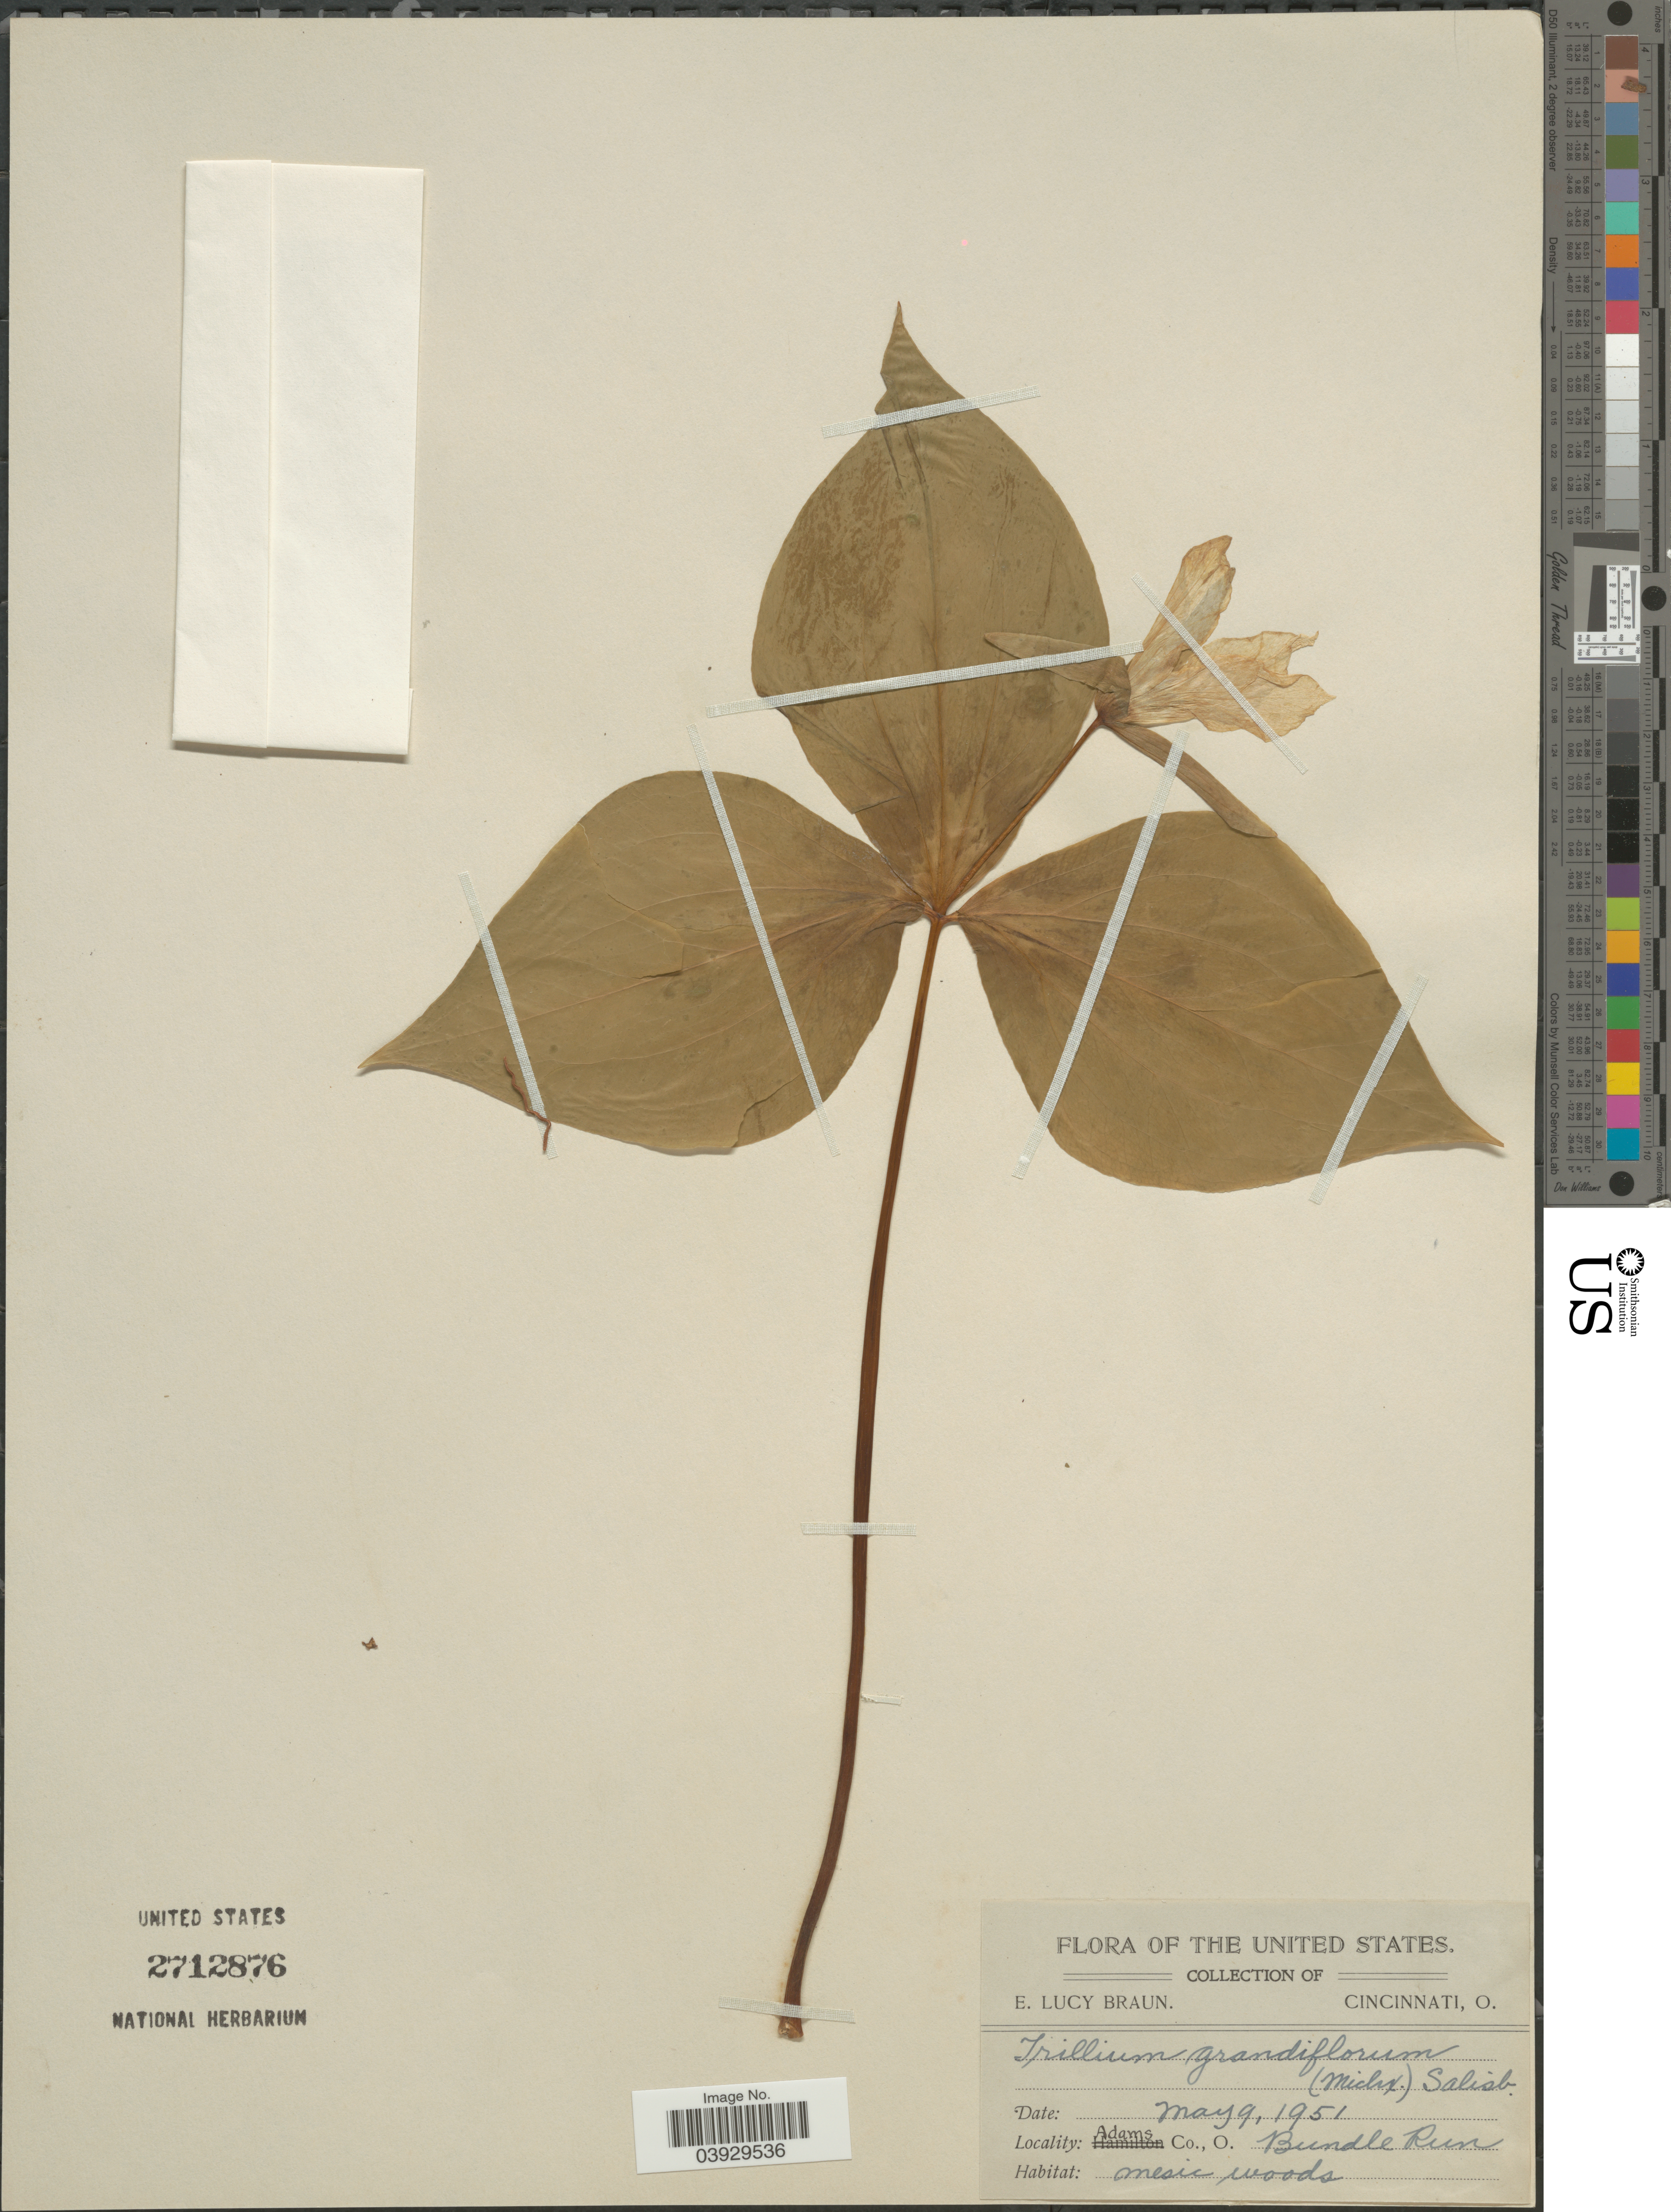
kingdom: Plantae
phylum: Tracheophyta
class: Liliopsida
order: Liliales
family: Melanthiaceae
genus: Trillium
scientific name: Trillium grandiflorum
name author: (Michx.) Salisb.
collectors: E. L. Braun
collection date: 1951-05-09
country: United States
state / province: Ohio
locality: Adams Co., Bundle Run.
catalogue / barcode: US 2712876